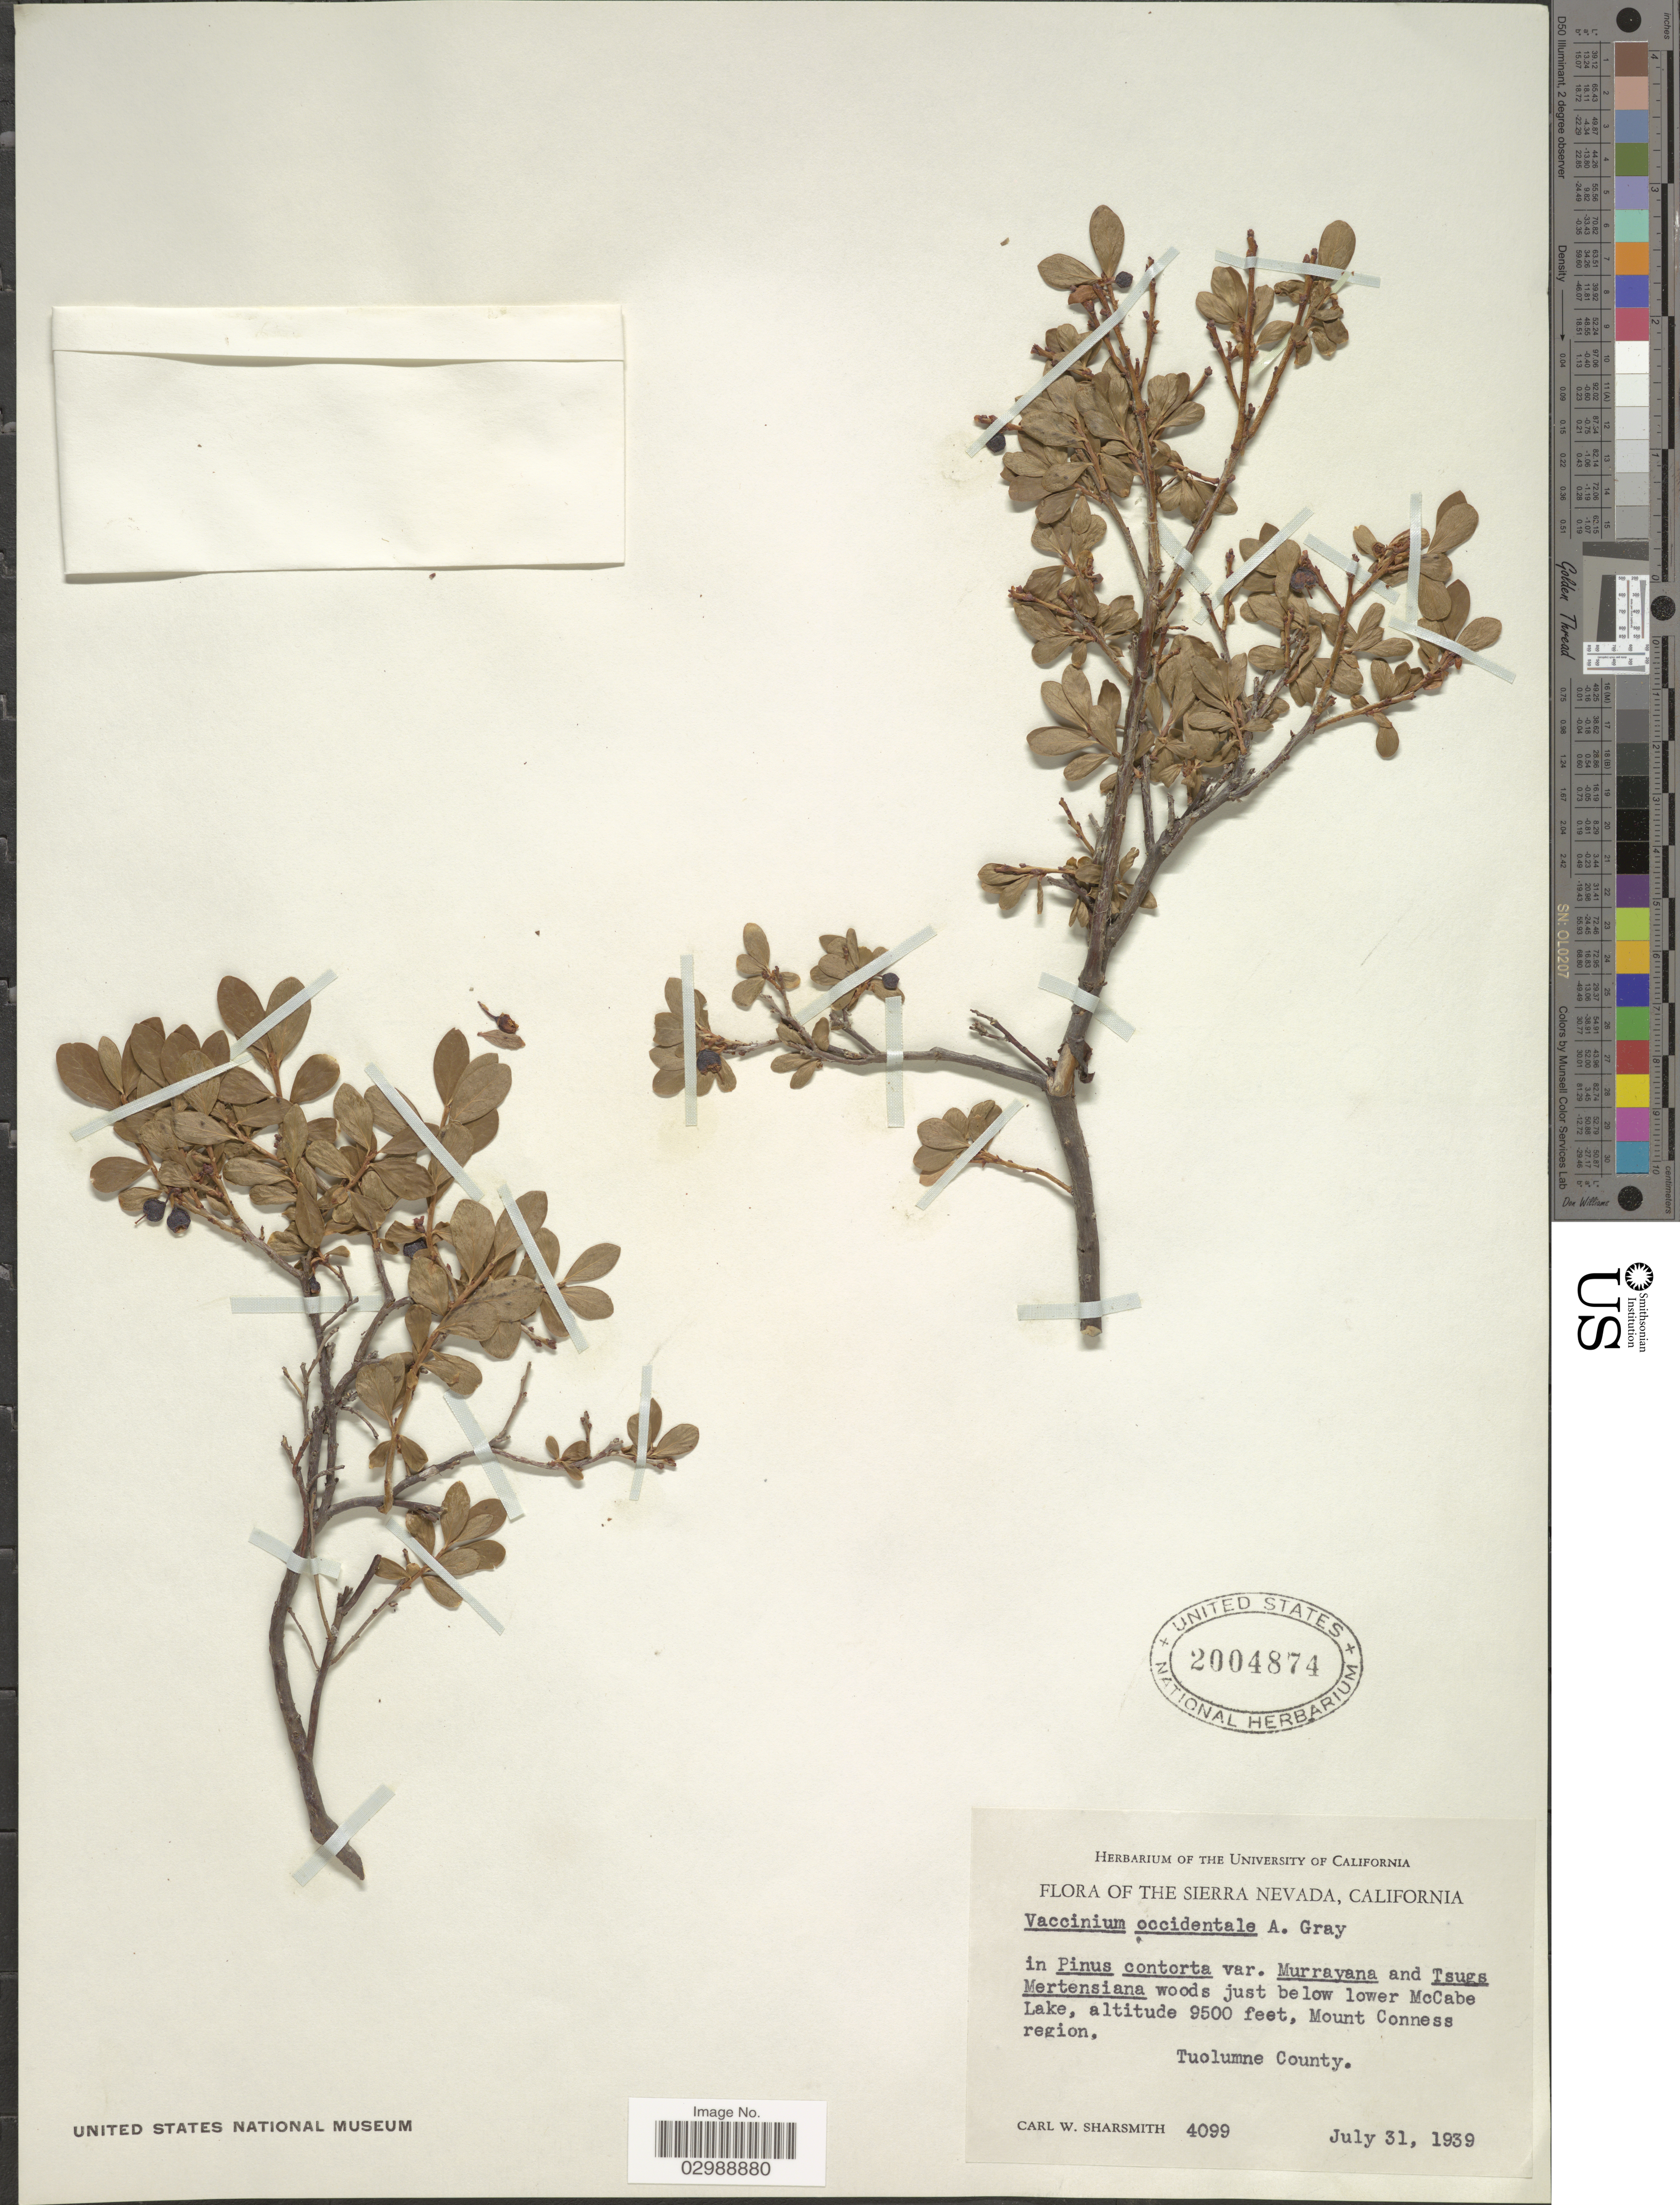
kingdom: Plantae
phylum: Tracheophyta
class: Magnoliopsida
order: Ericales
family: Ericaceae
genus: Vaccinium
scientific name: Vaccinium occidentale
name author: A. Gray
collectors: C. Sharsmith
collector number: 4099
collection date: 1939-07-31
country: United States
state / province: California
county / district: Tuolumne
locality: Sierra Nevada. Just below McCabe Lake, Mount Conness region. Tuolumne County.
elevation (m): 2896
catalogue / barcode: US 2004874